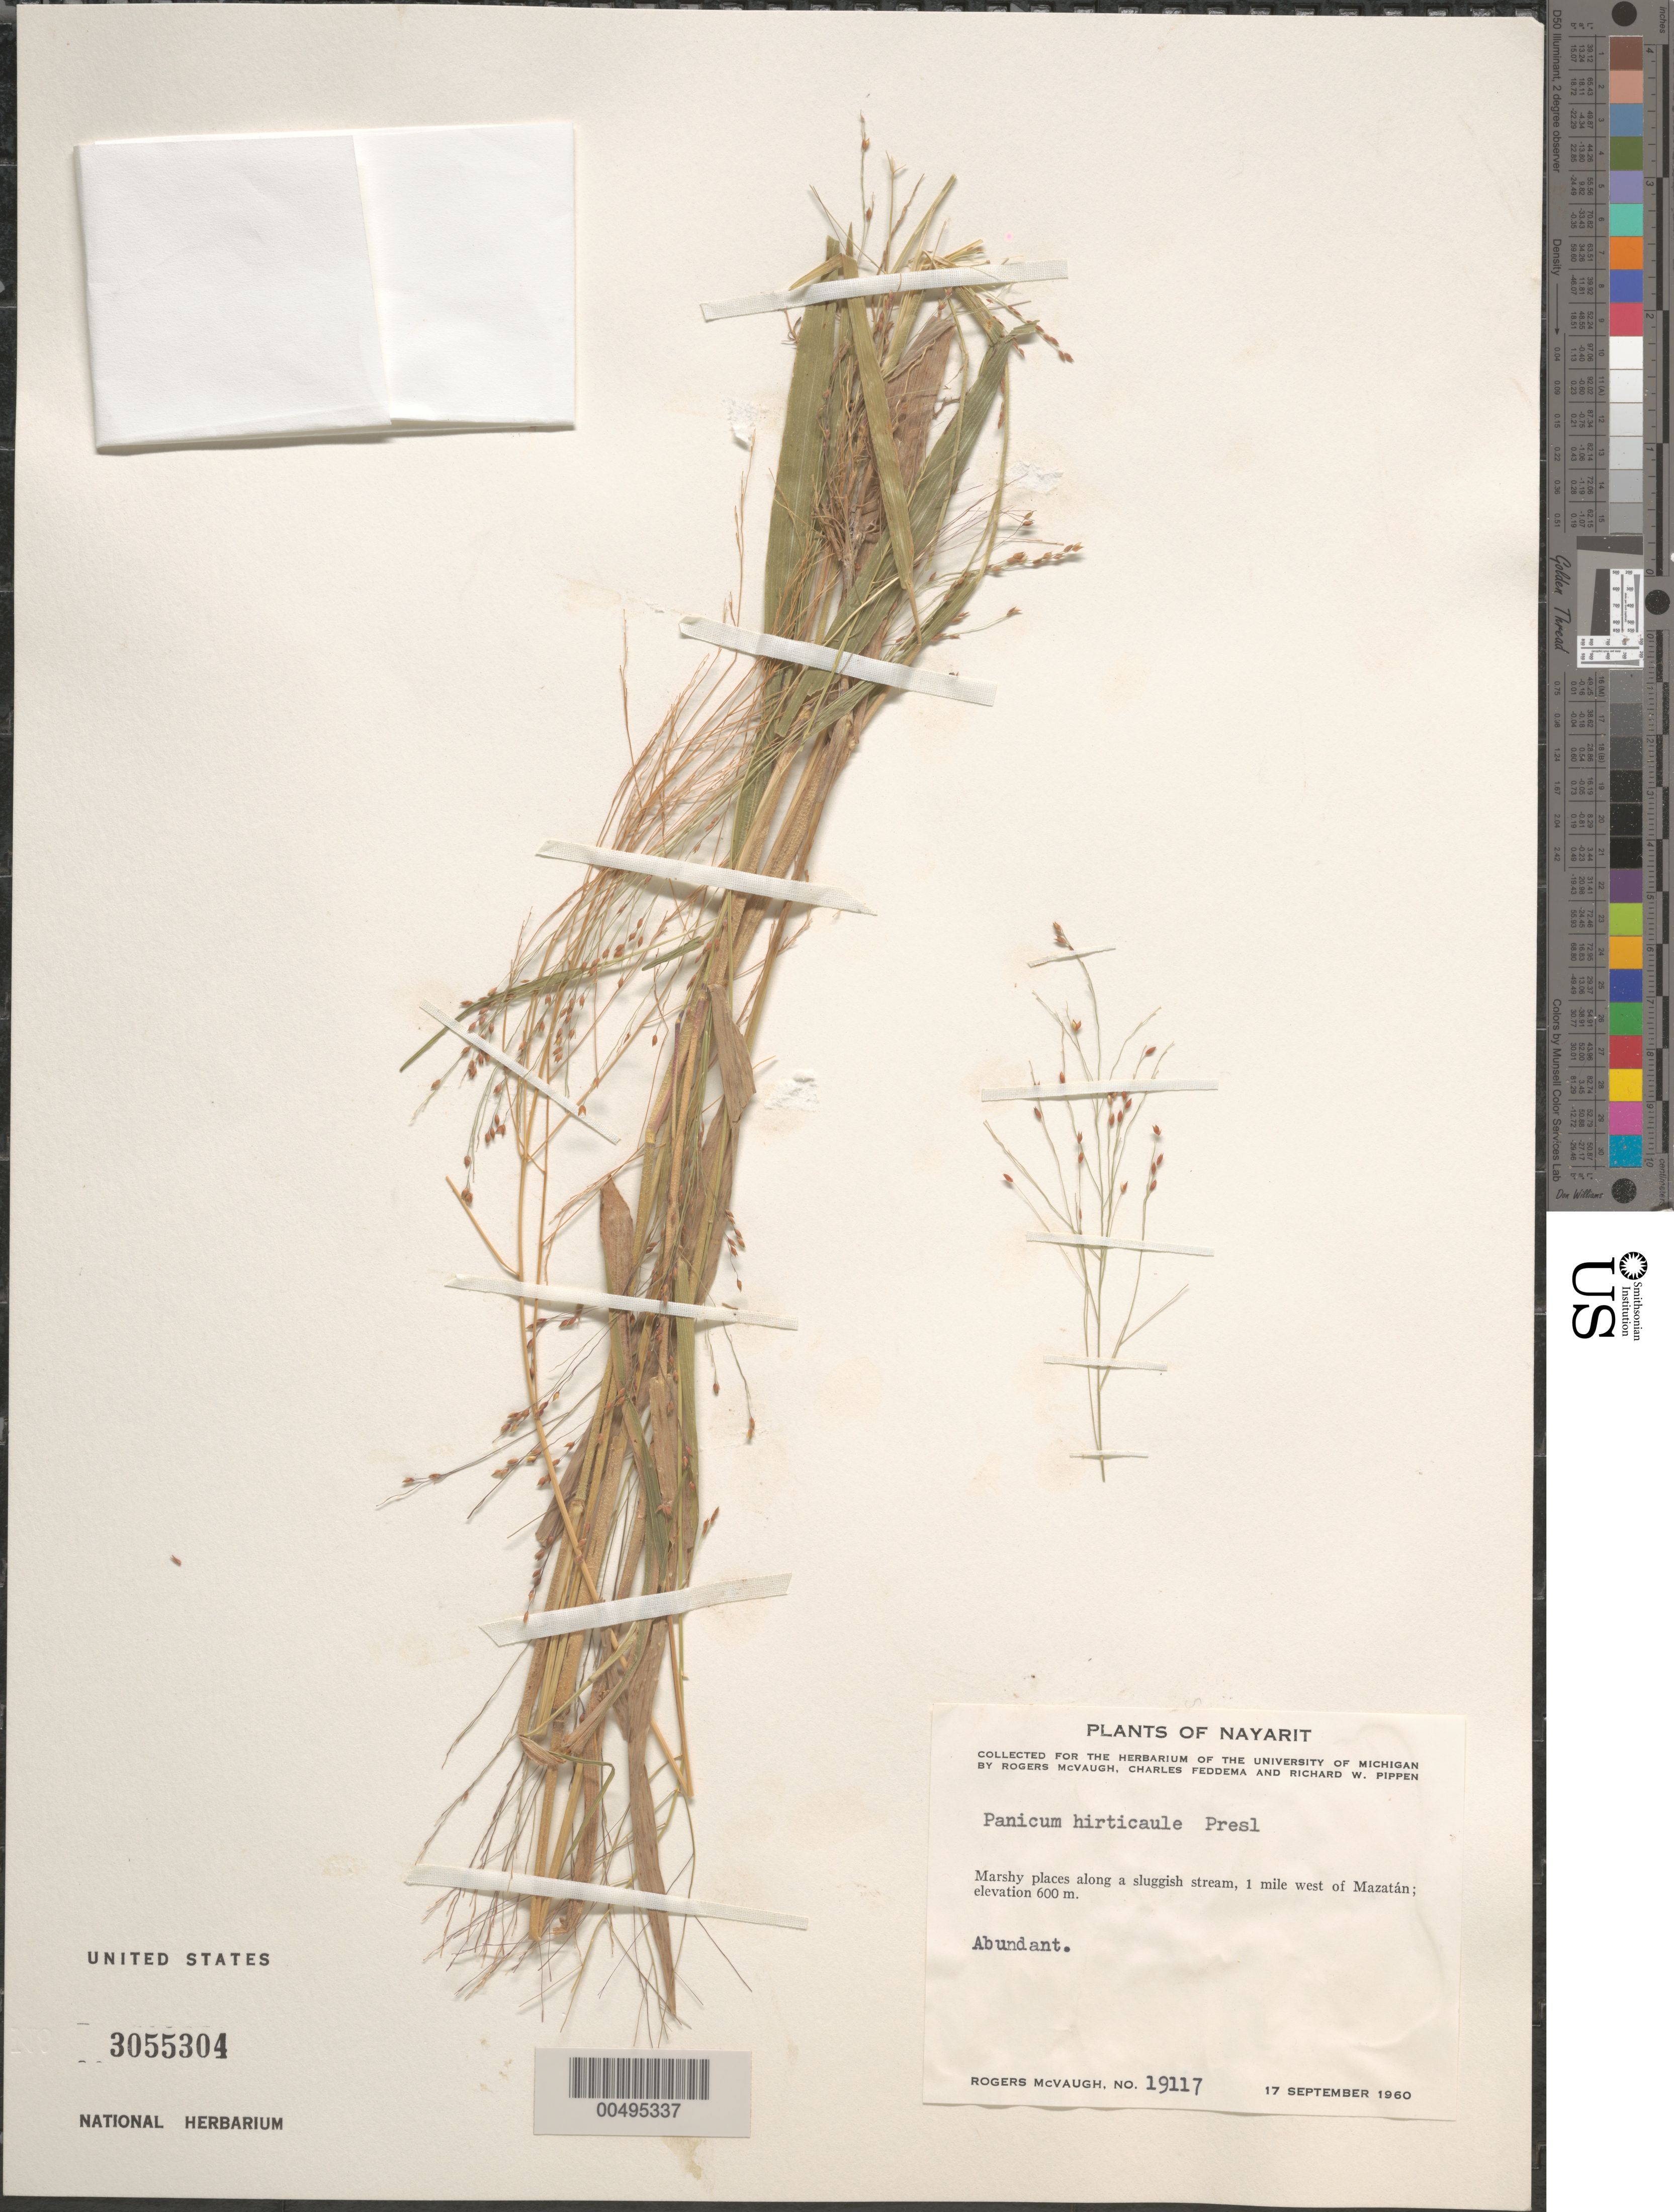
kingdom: Plantae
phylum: Tracheophyta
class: Liliopsida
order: Poales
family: Poaceae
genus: Panicum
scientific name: Panicum hirticaule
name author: J. Presl in C. Presl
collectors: R. McVaugh, C. Feddema & R. W. Pippen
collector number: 19117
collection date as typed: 17 Sep 1960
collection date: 1960-09-17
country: Mexico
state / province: Nayarit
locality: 1 mi W of Mazatlán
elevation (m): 600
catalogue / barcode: US 3055304